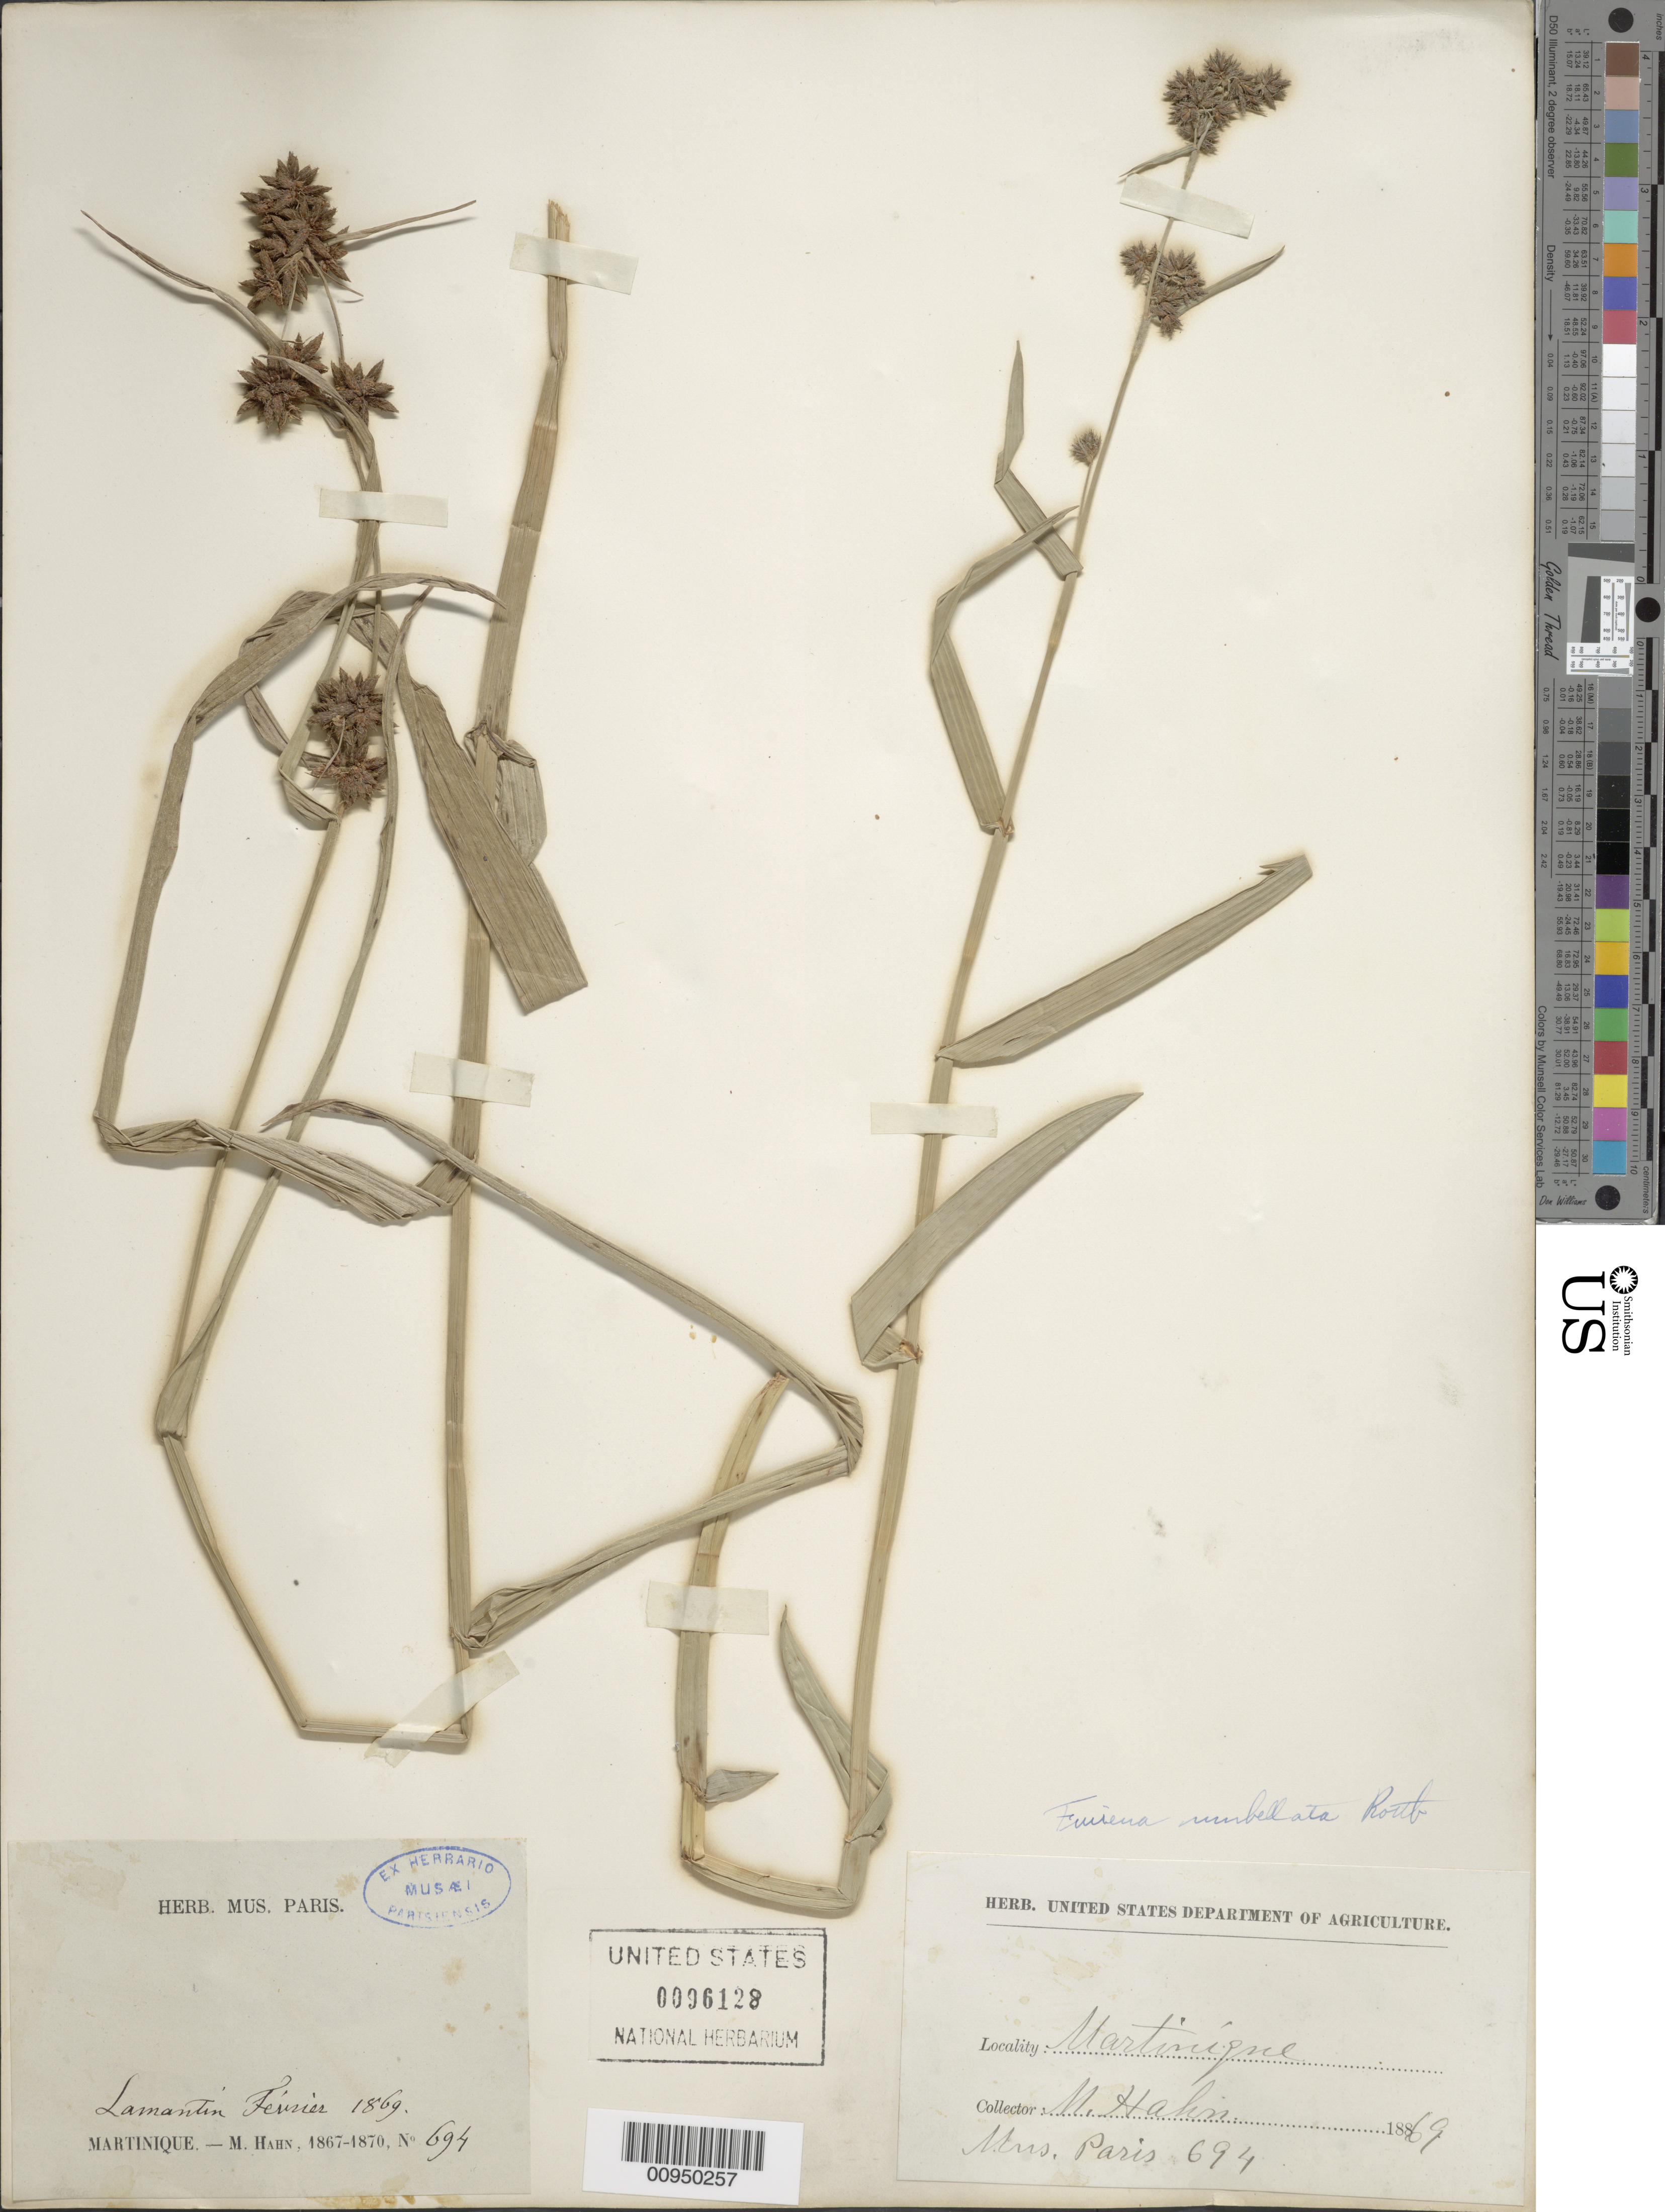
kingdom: Plantae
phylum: Tracheophyta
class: Liliopsida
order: Poales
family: Cyperaceae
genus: Fuirena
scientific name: Fuirena umbellata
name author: Rottb.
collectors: M. Hahn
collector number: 694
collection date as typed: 1869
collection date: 1869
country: Martinique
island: Martinique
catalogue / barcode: US 96128